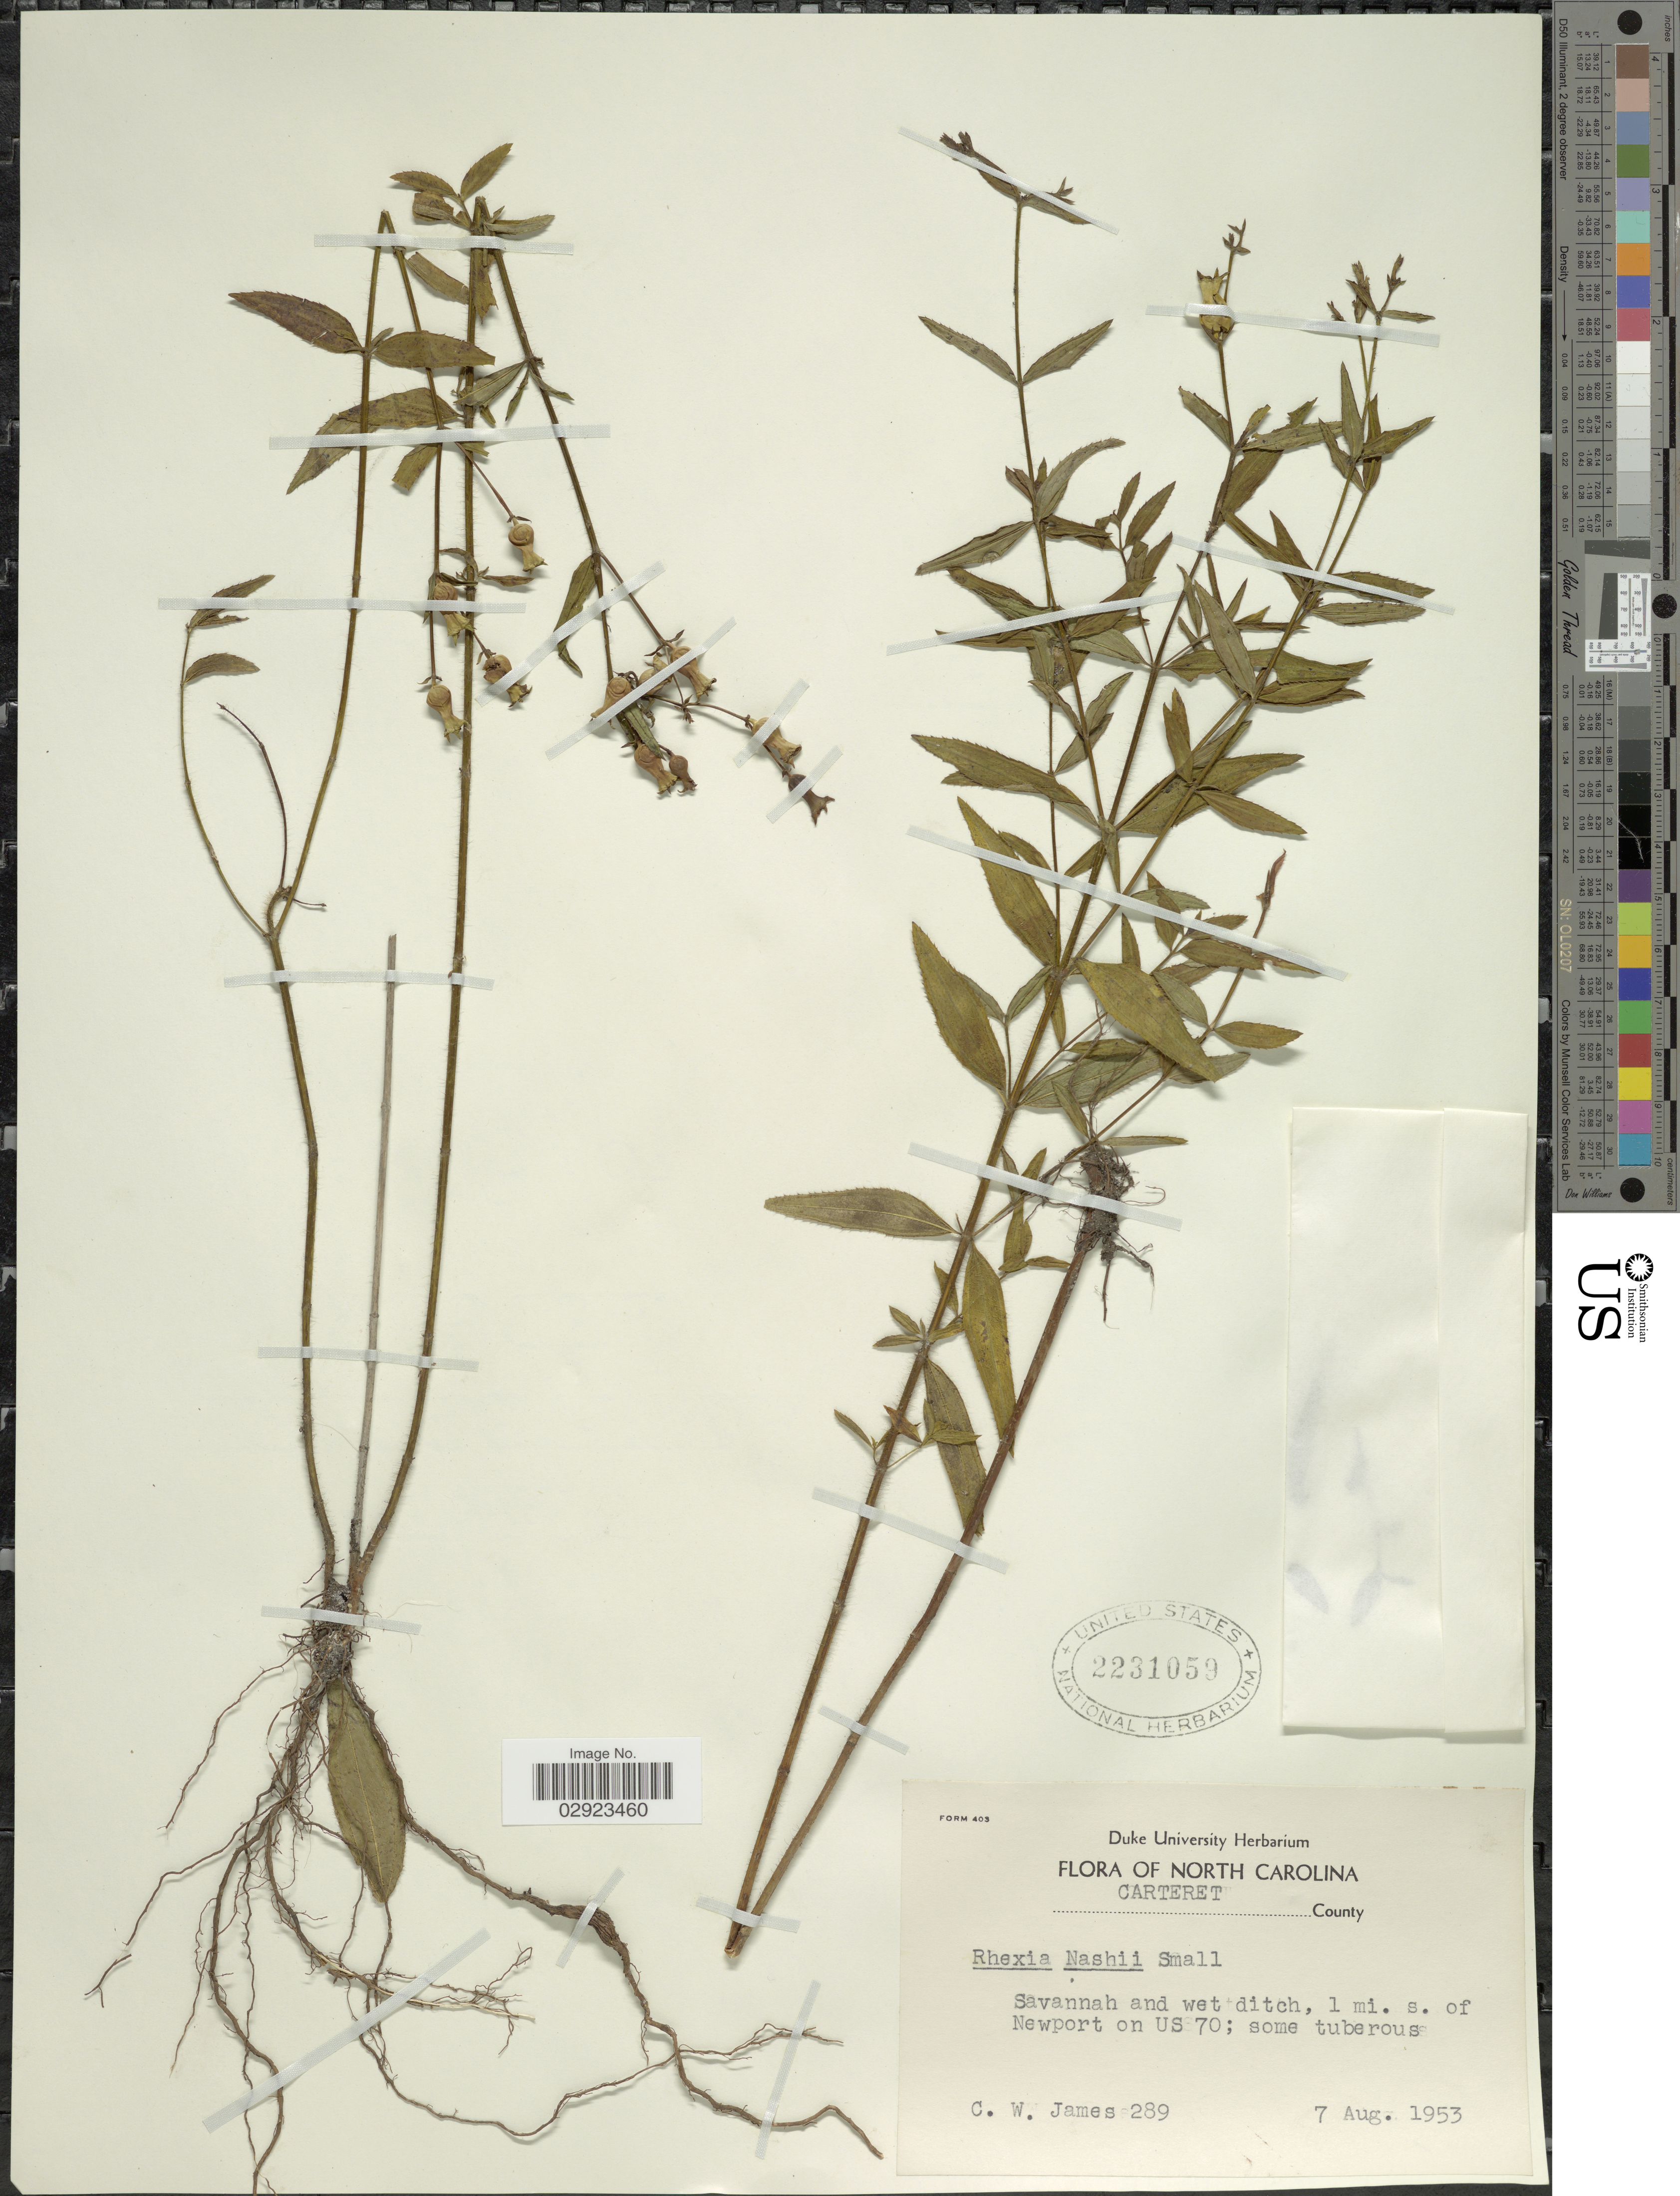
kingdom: Plantae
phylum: Tracheophyta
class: Magnoliopsida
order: Myrtales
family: Melastomataceae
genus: Rhexia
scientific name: Rhexia nashii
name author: Small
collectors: C. W. James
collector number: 289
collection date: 1953-08-07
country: United States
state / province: North Carolina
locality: Carteret County, 1 mi. s. of Newport on US 70.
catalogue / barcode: US 2231059